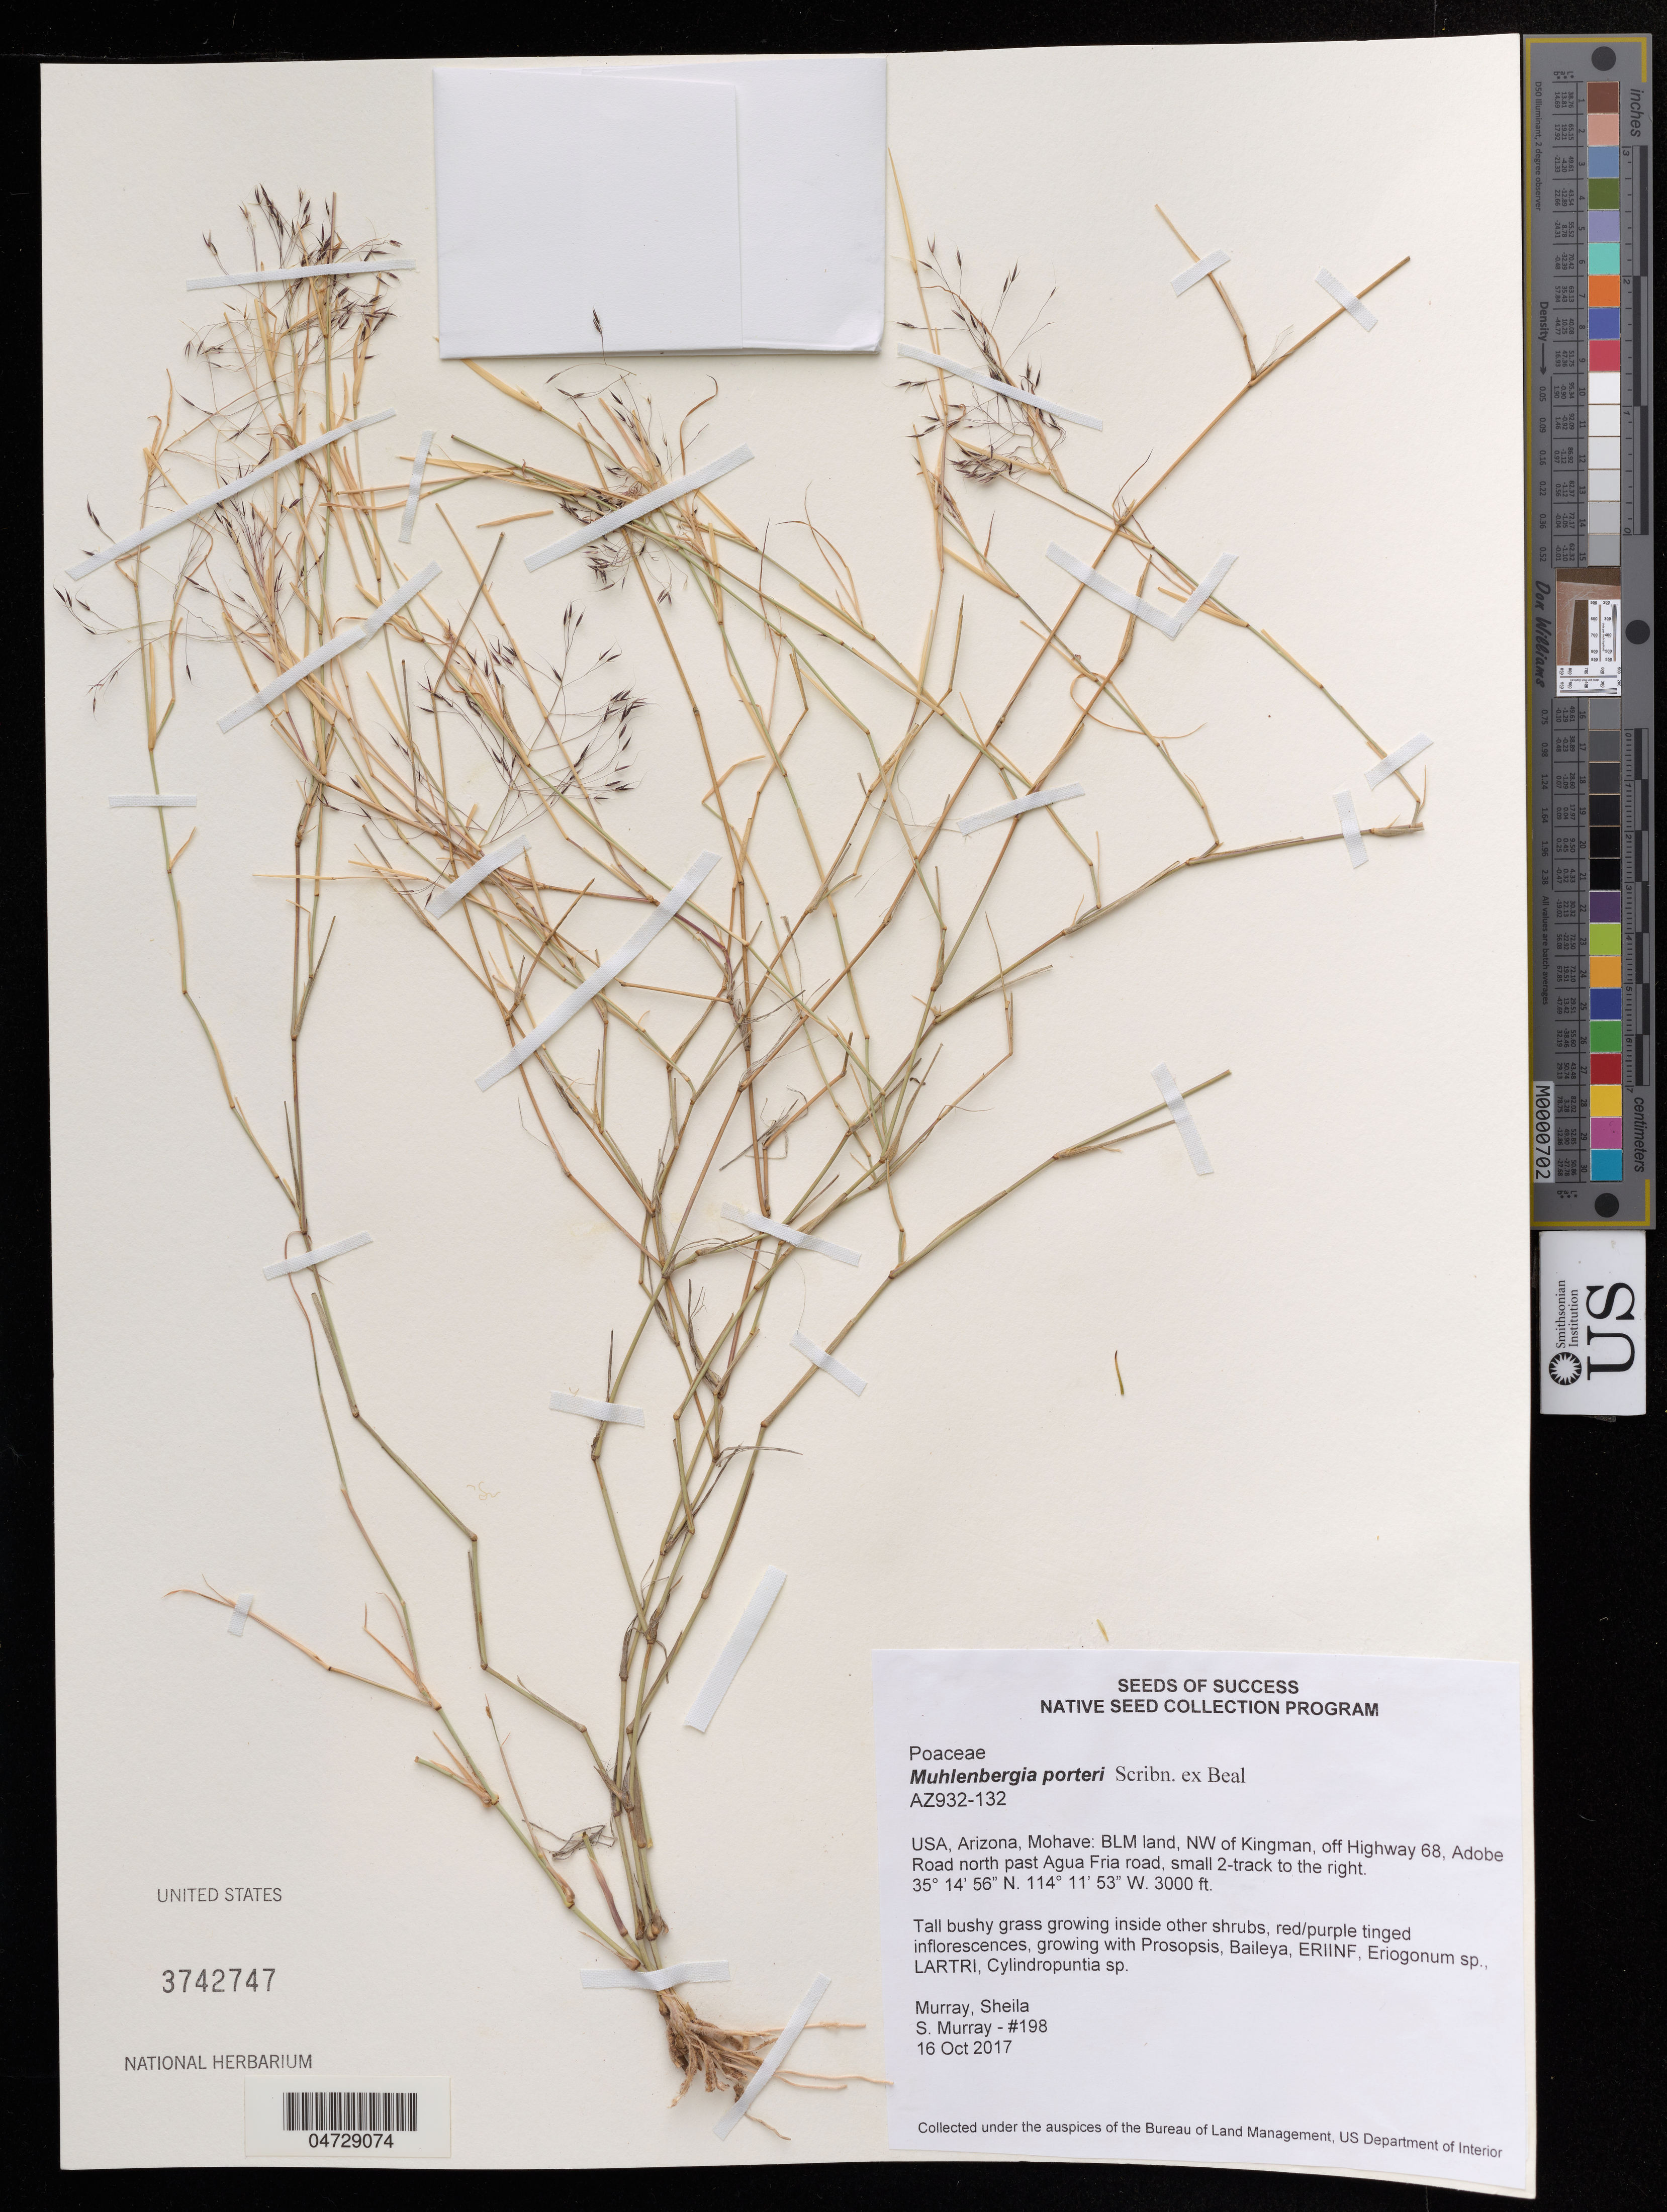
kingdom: Plantae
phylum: Tracheophyta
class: Liliopsida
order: Poales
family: Poaceae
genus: Muhlenbergia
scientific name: Muhlenbergia porteri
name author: Scribn. in W.J. Beal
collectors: S. Murray & S. Murray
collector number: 198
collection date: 2017-10-16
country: United States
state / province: Arizona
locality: Mohave: BLM land, NW of Kingman, off Highway 68, Adobe Road north pas Agua Fria road, small 2-track to the right.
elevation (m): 914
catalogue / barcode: US 3742747